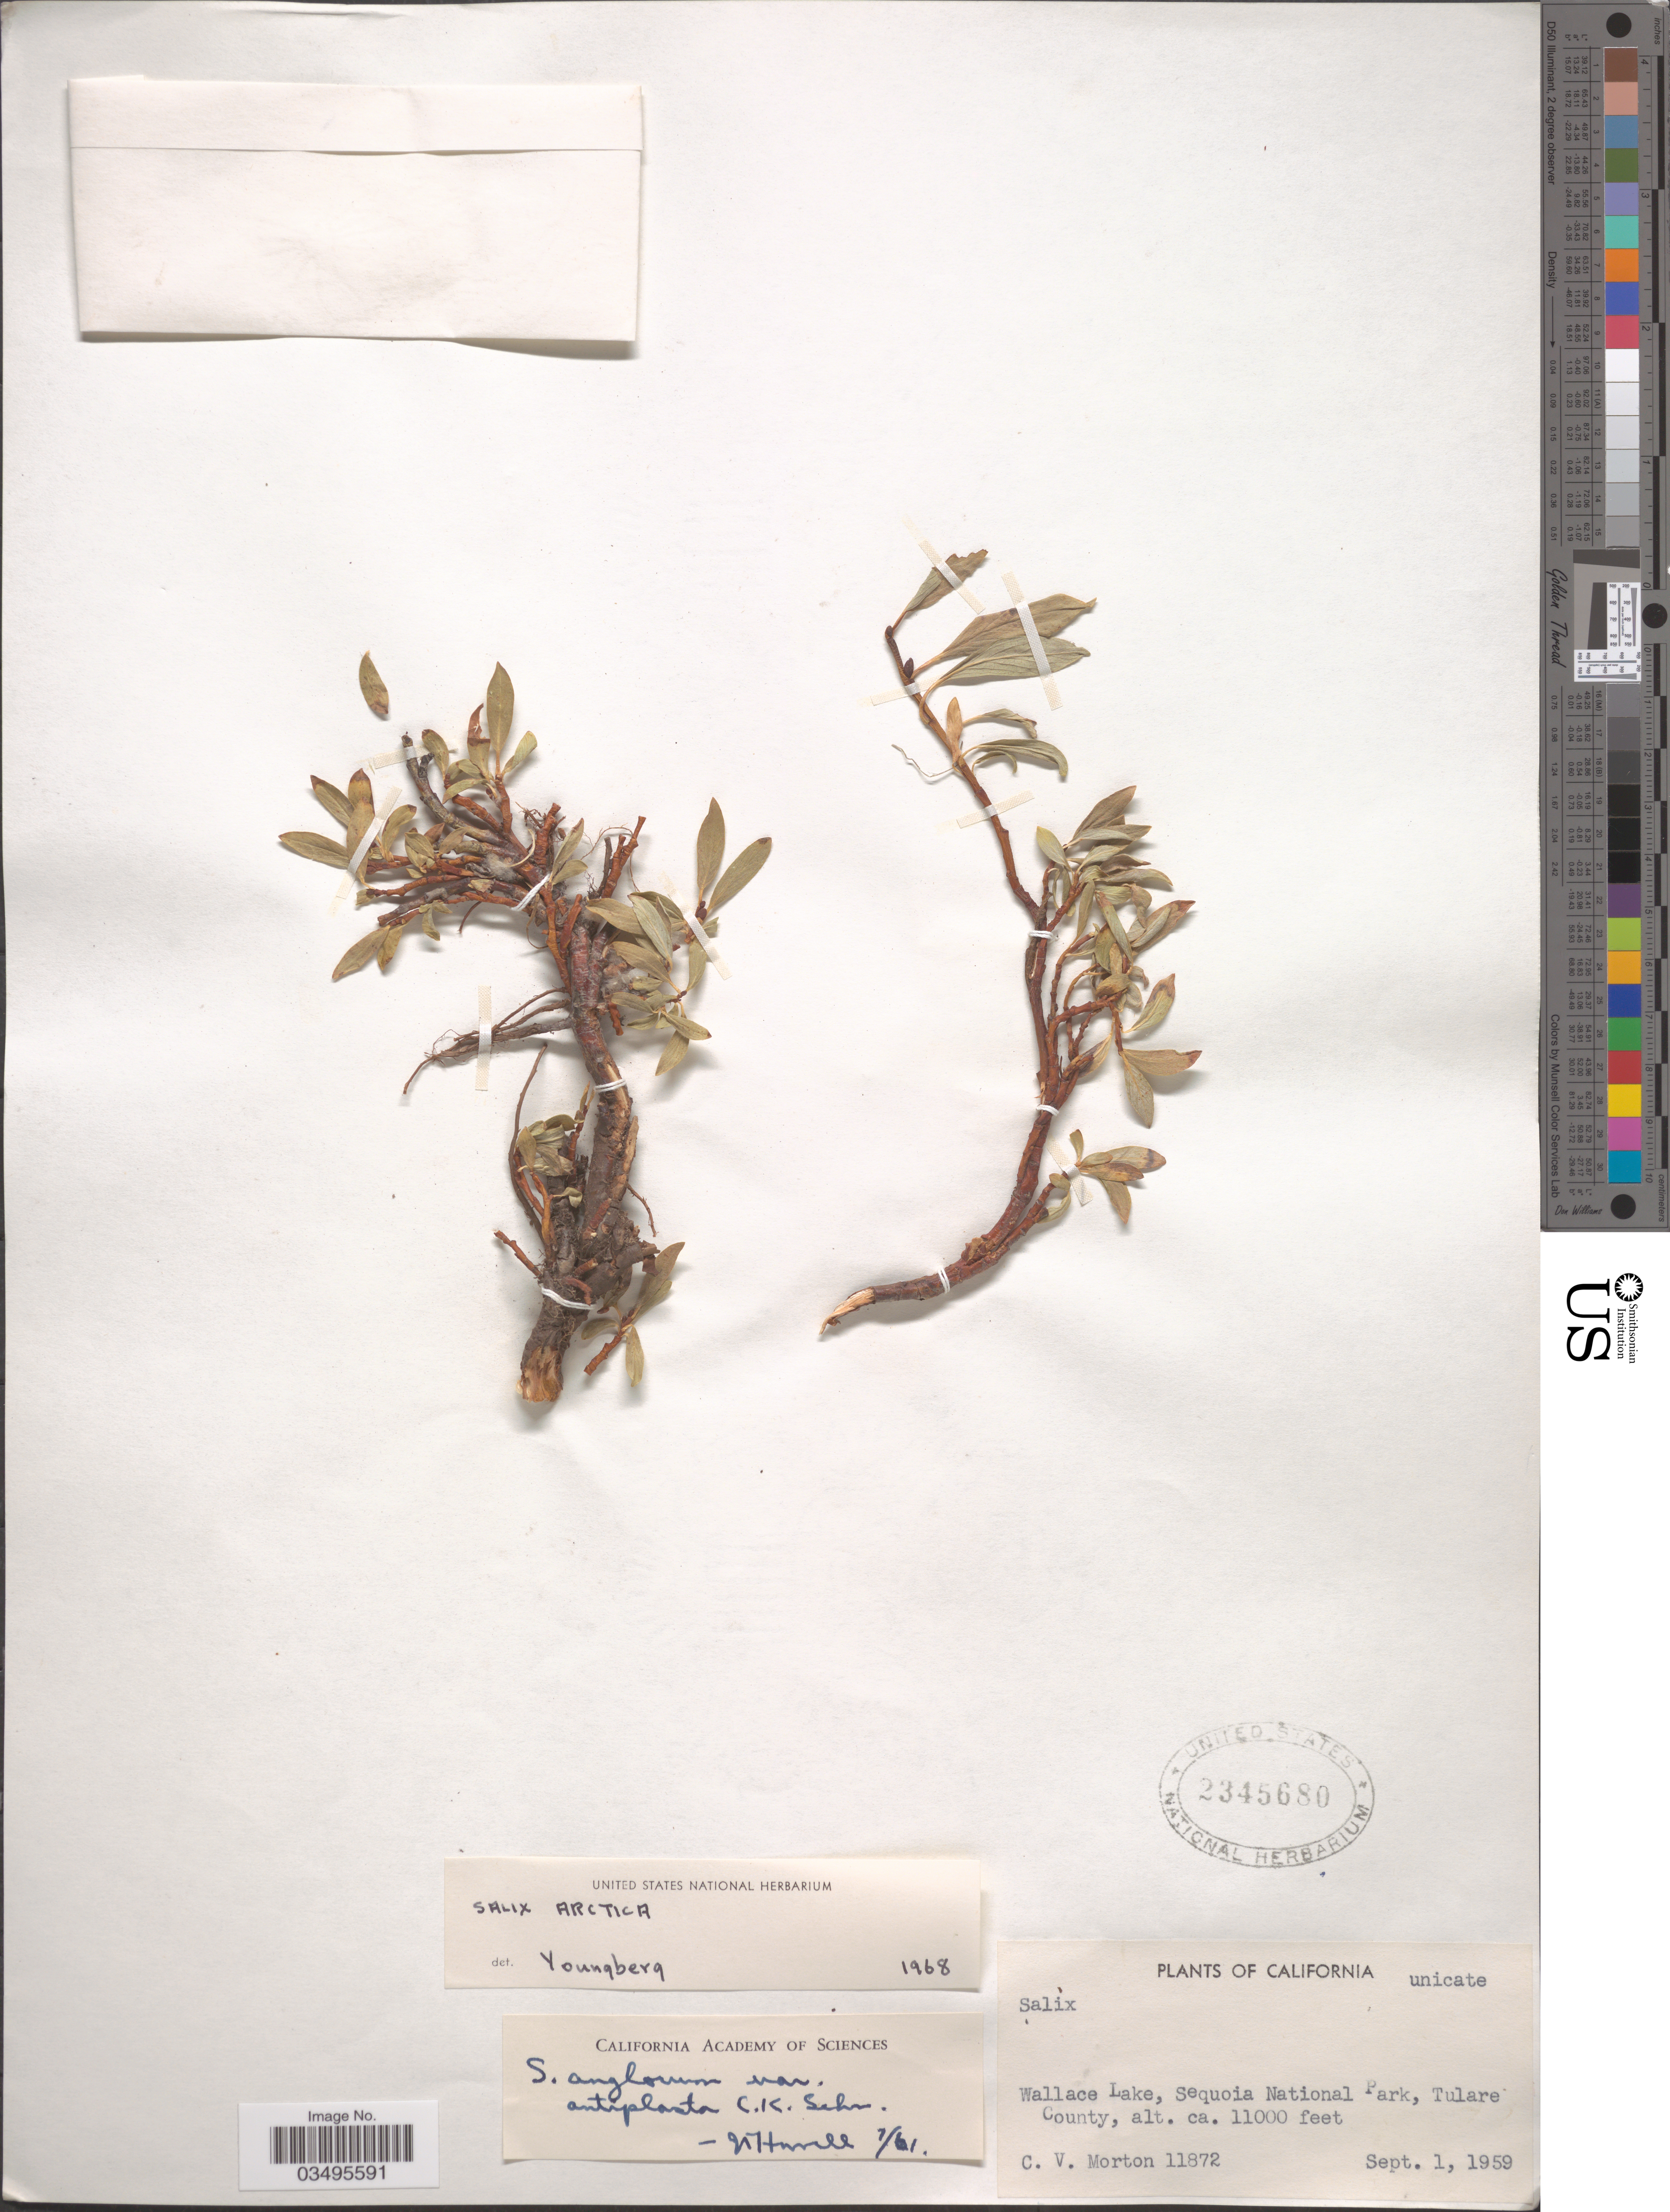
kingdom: Plantae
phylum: Tracheophyta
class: Magnoliopsida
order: Malpighiales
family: Salicaceae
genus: Salix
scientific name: Salix arctica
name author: Pall.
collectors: C. V. Morton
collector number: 11872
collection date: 1959-09-01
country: United States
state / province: California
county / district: Tulare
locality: Wallace Lake, Sequoia National Park, Tulare County.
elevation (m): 3353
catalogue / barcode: US 2345680